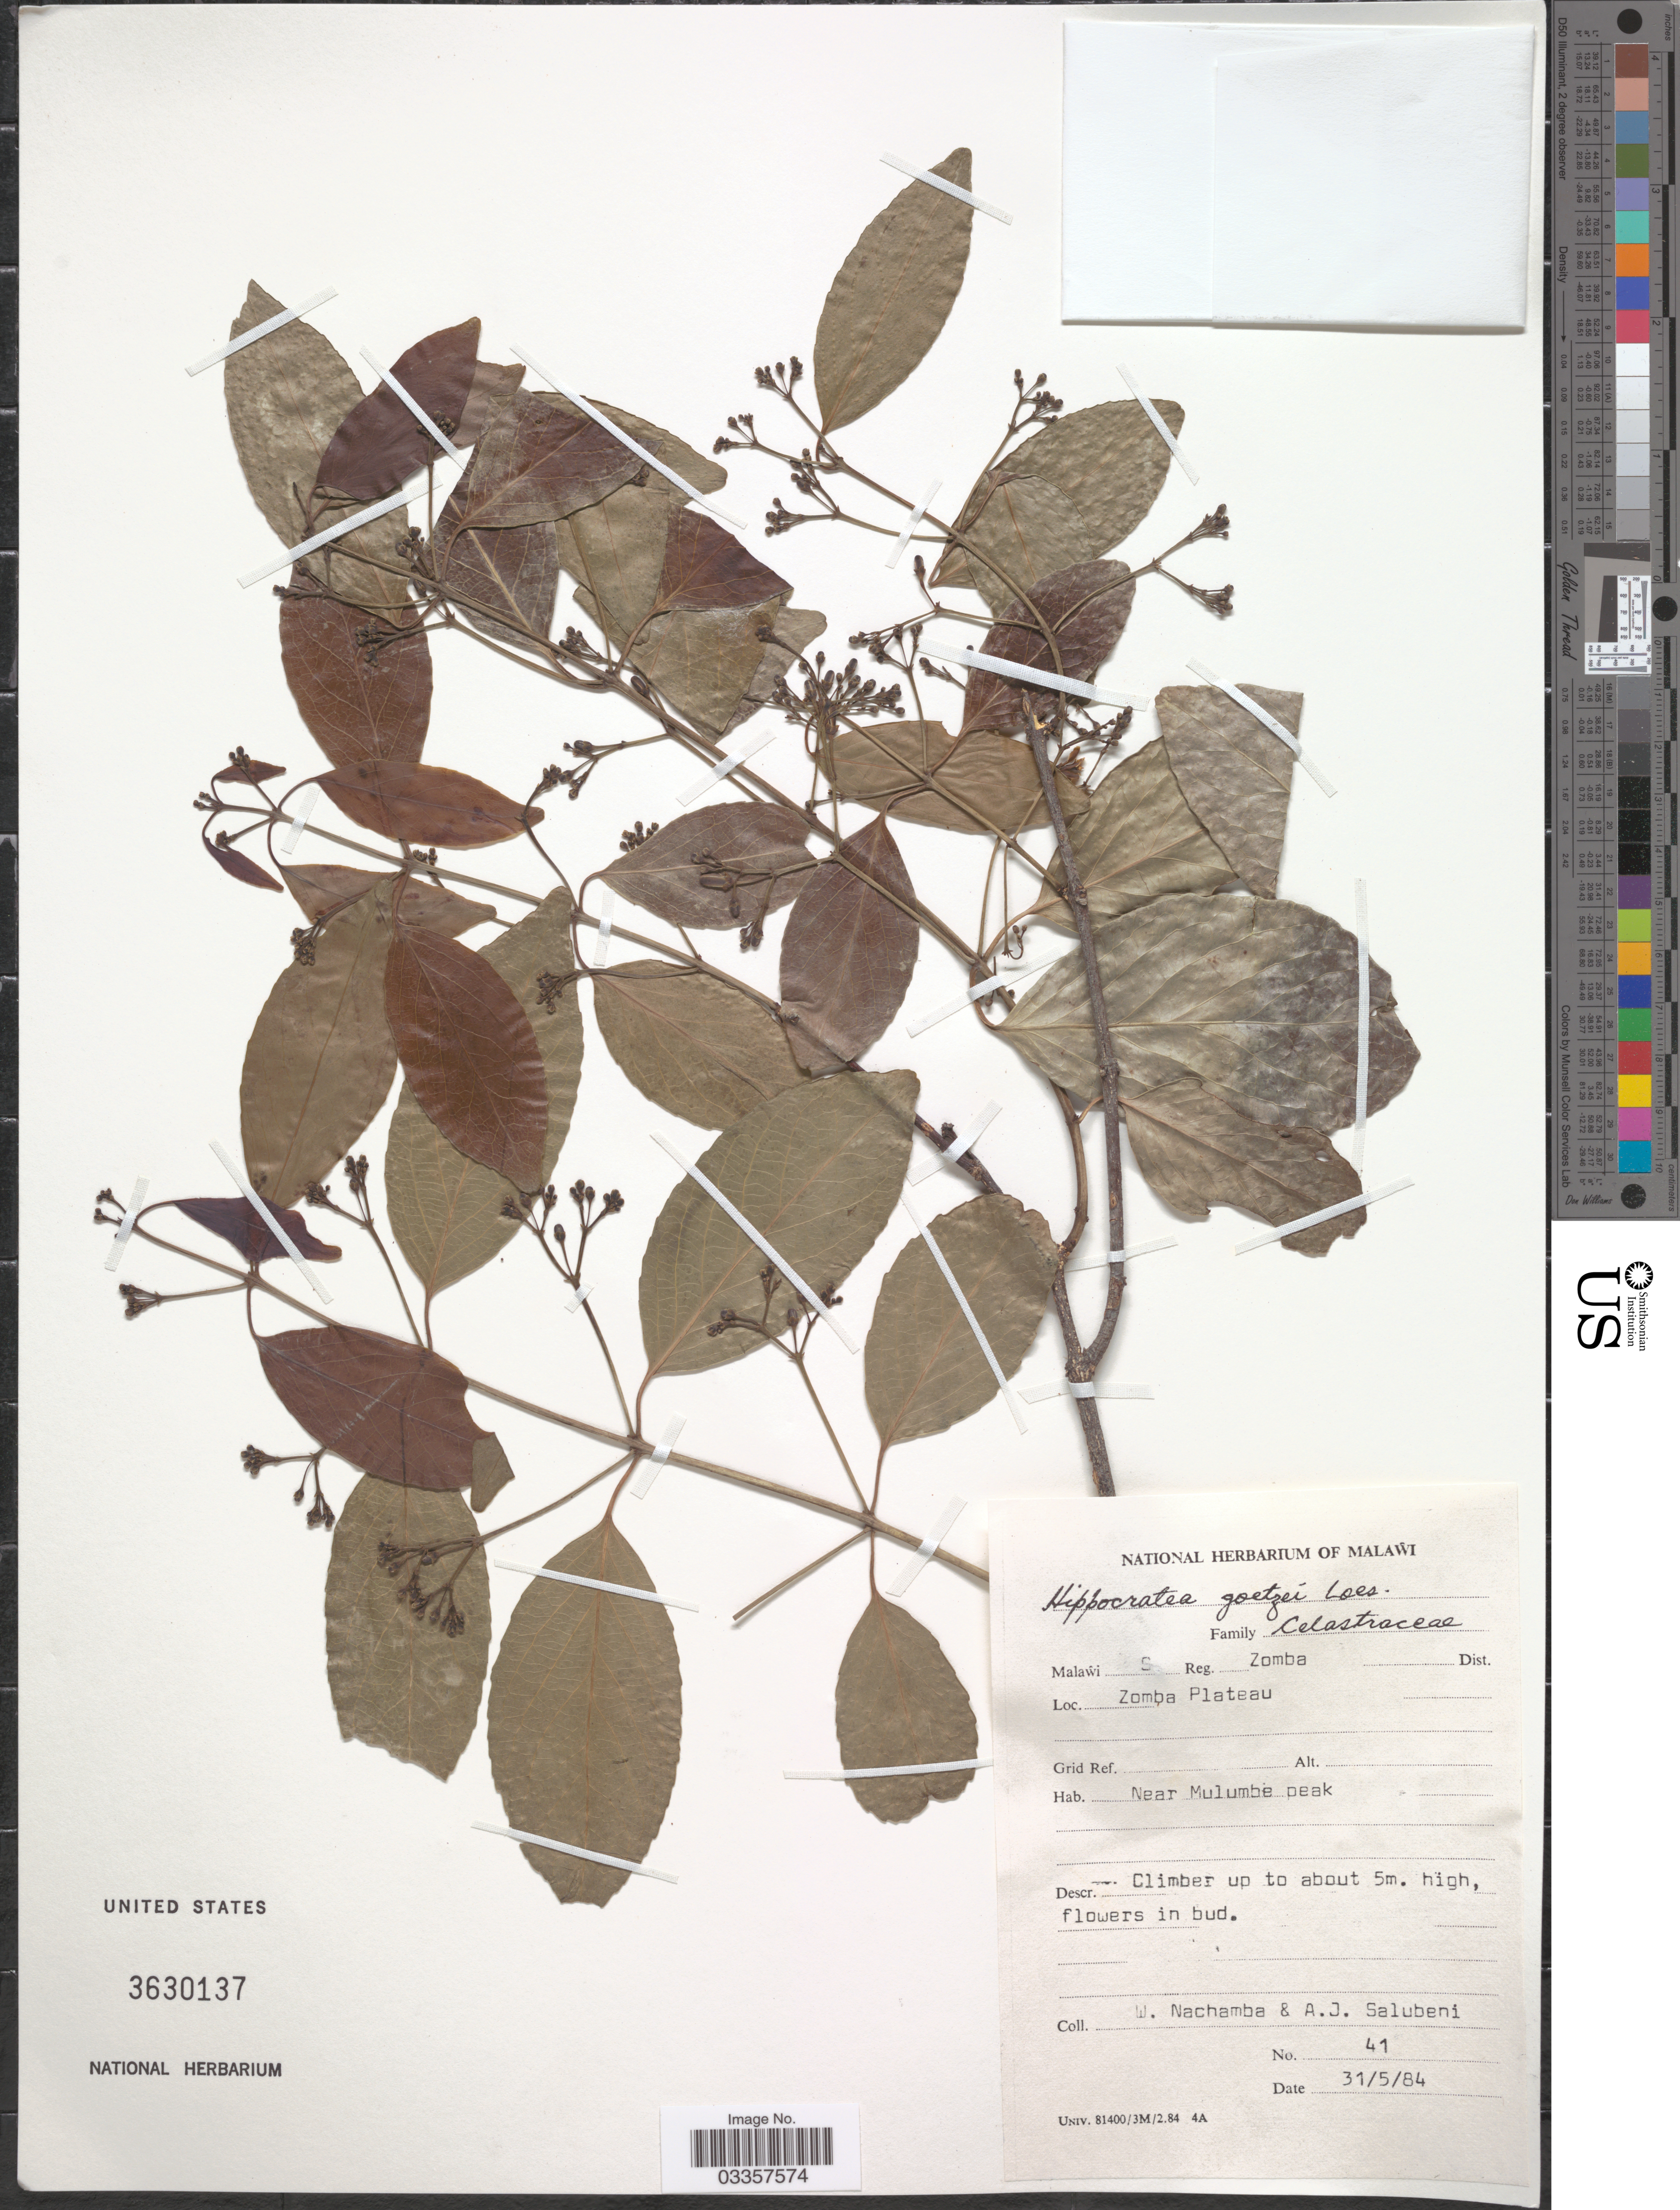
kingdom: Plantae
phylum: Tracheophyta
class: Magnoliopsida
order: Celastrales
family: Celastraceae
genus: Pristimera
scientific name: Pristimera goetzei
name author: (Loes.) R.H. Archer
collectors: W. Nachamba & A. J. Salubeni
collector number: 41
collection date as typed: Transcribed d/m/y: 31/5/84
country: Malawi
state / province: Southern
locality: S Reg. Zomba Dist. Zomba Plateau. Near Mulumbe peak.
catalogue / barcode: US 3630137